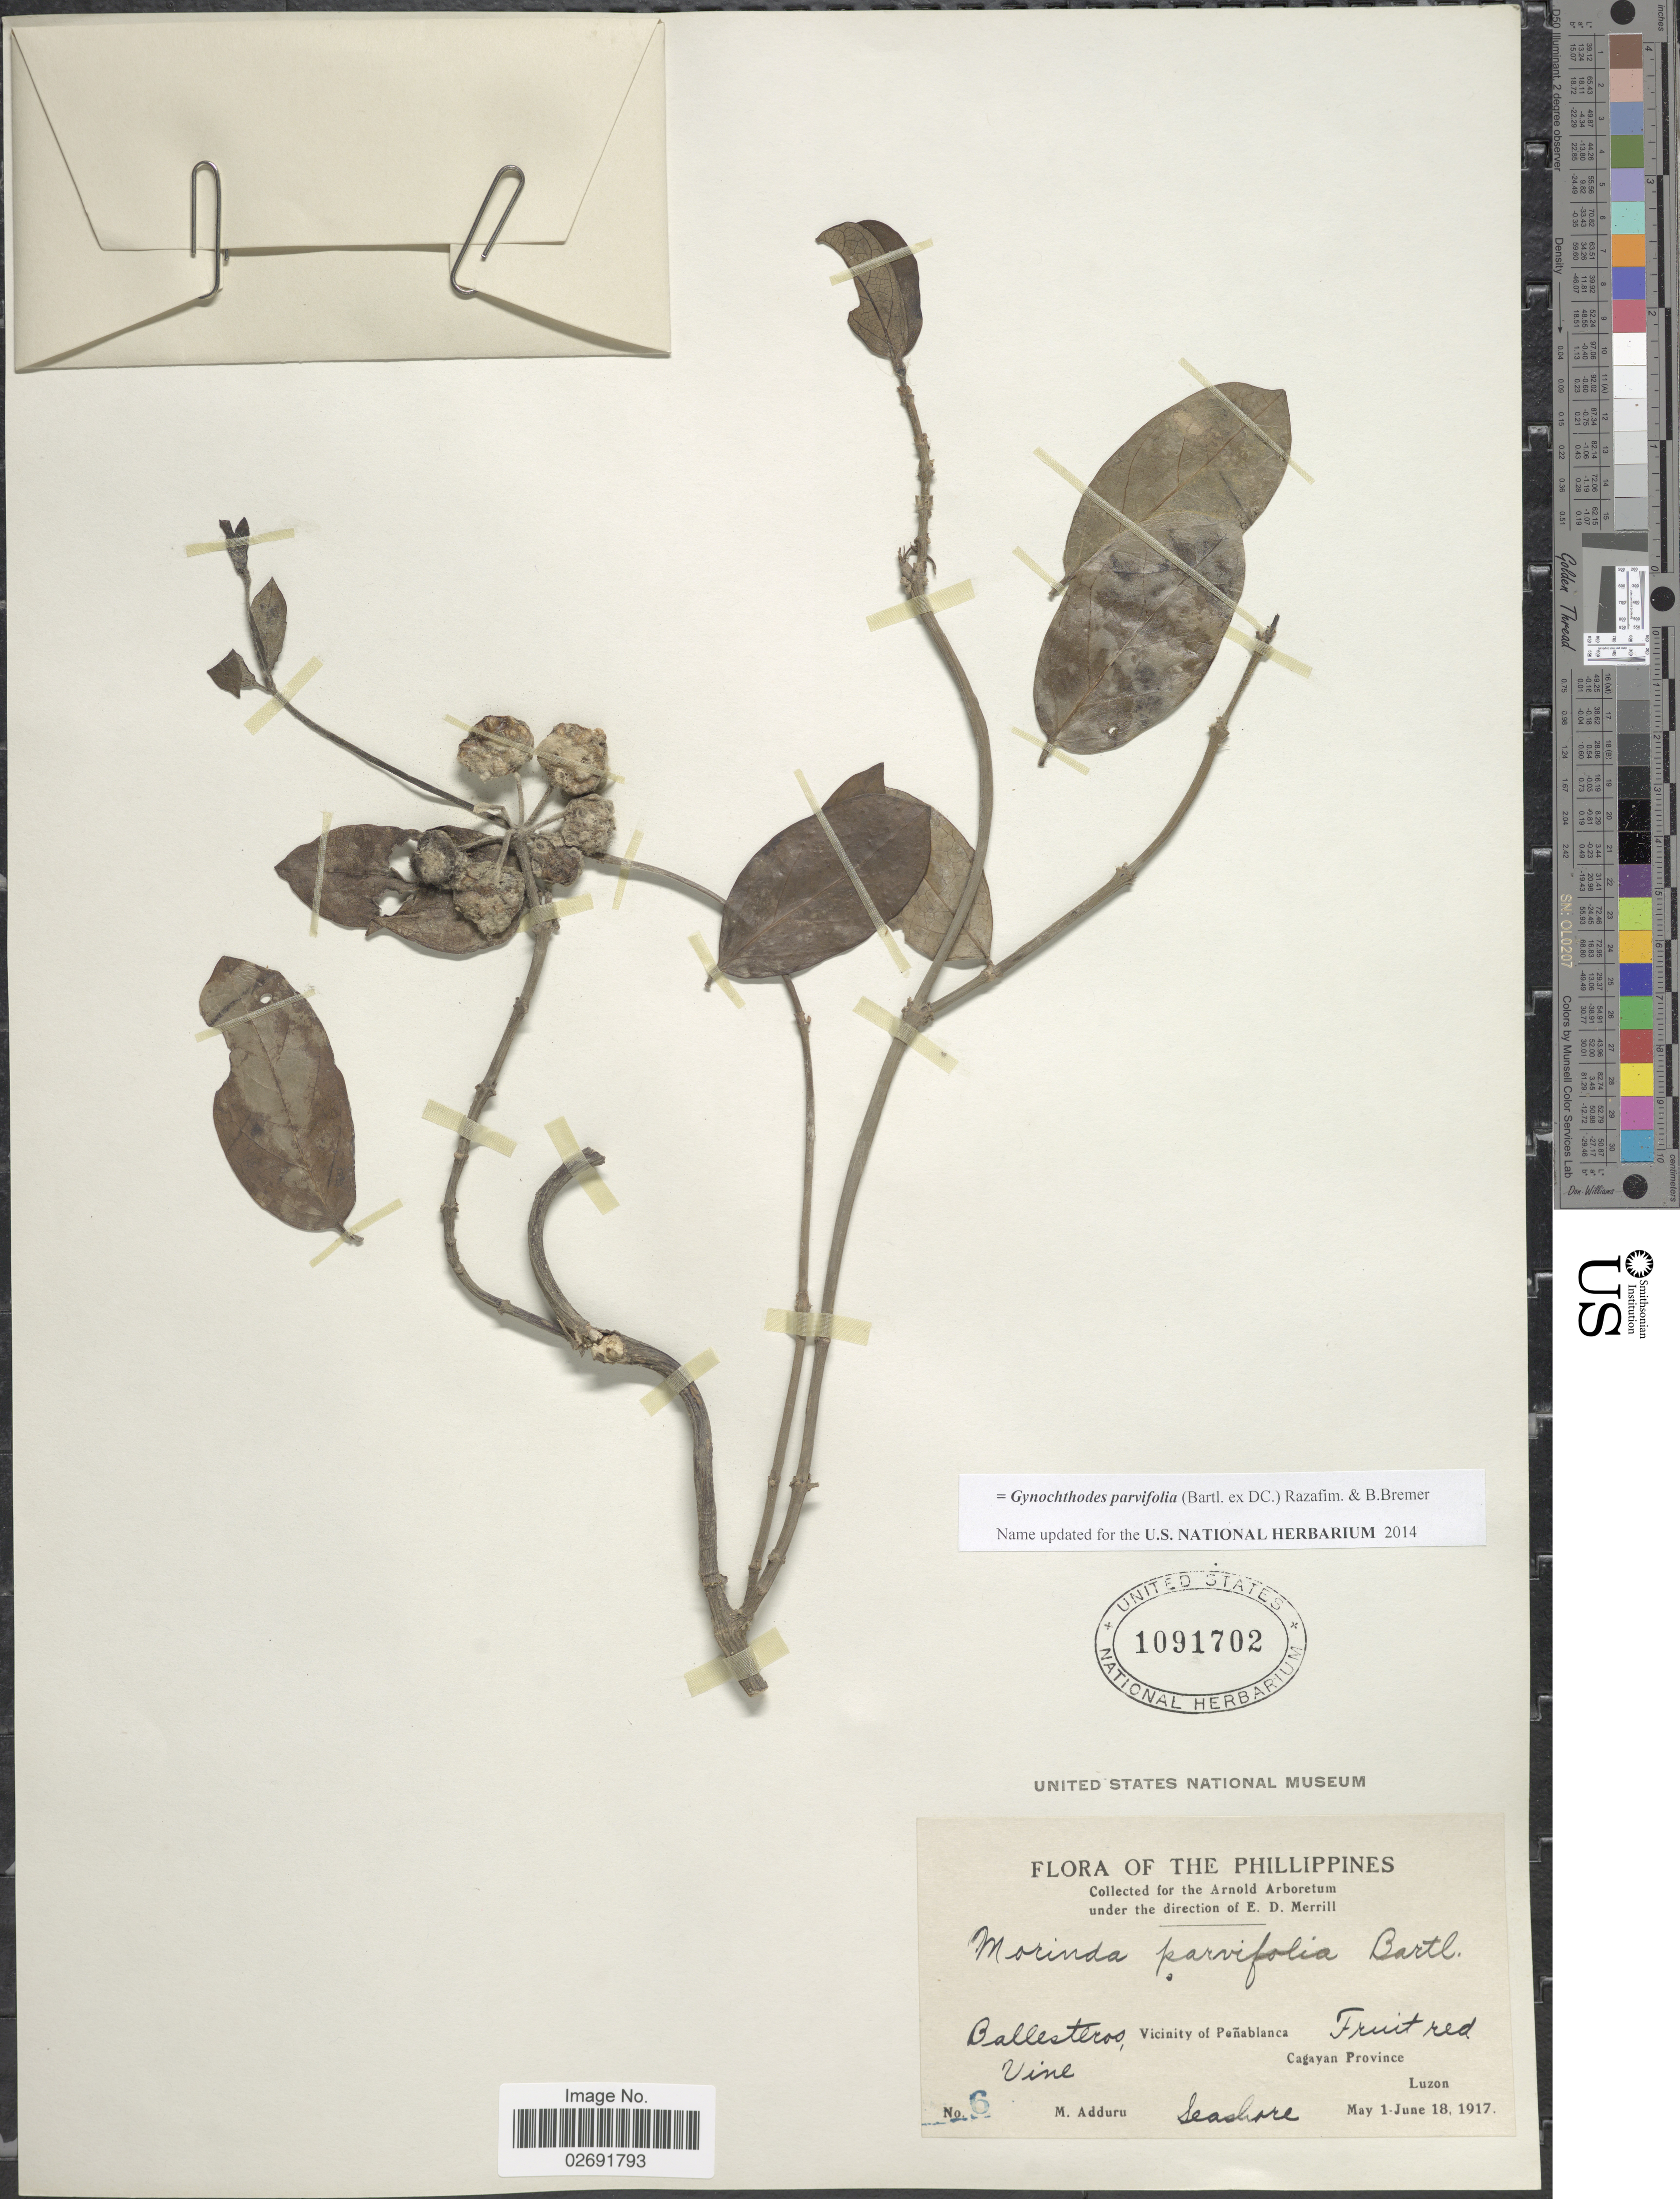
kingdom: Plantae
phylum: Tracheophyta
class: Magnoliopsida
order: Gentianales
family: Rubiaceae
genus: Gynochthodes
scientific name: Gynochthodes parvifolia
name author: (Bartl. ex DC.) Razafim. & B. Bremer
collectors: M. Adduru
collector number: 6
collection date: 1917-05-01/1917-06-18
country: Philippines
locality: Ballesteros, Vicinity of Peñablanca, Cagayan Province, Luzon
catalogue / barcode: US 1091702